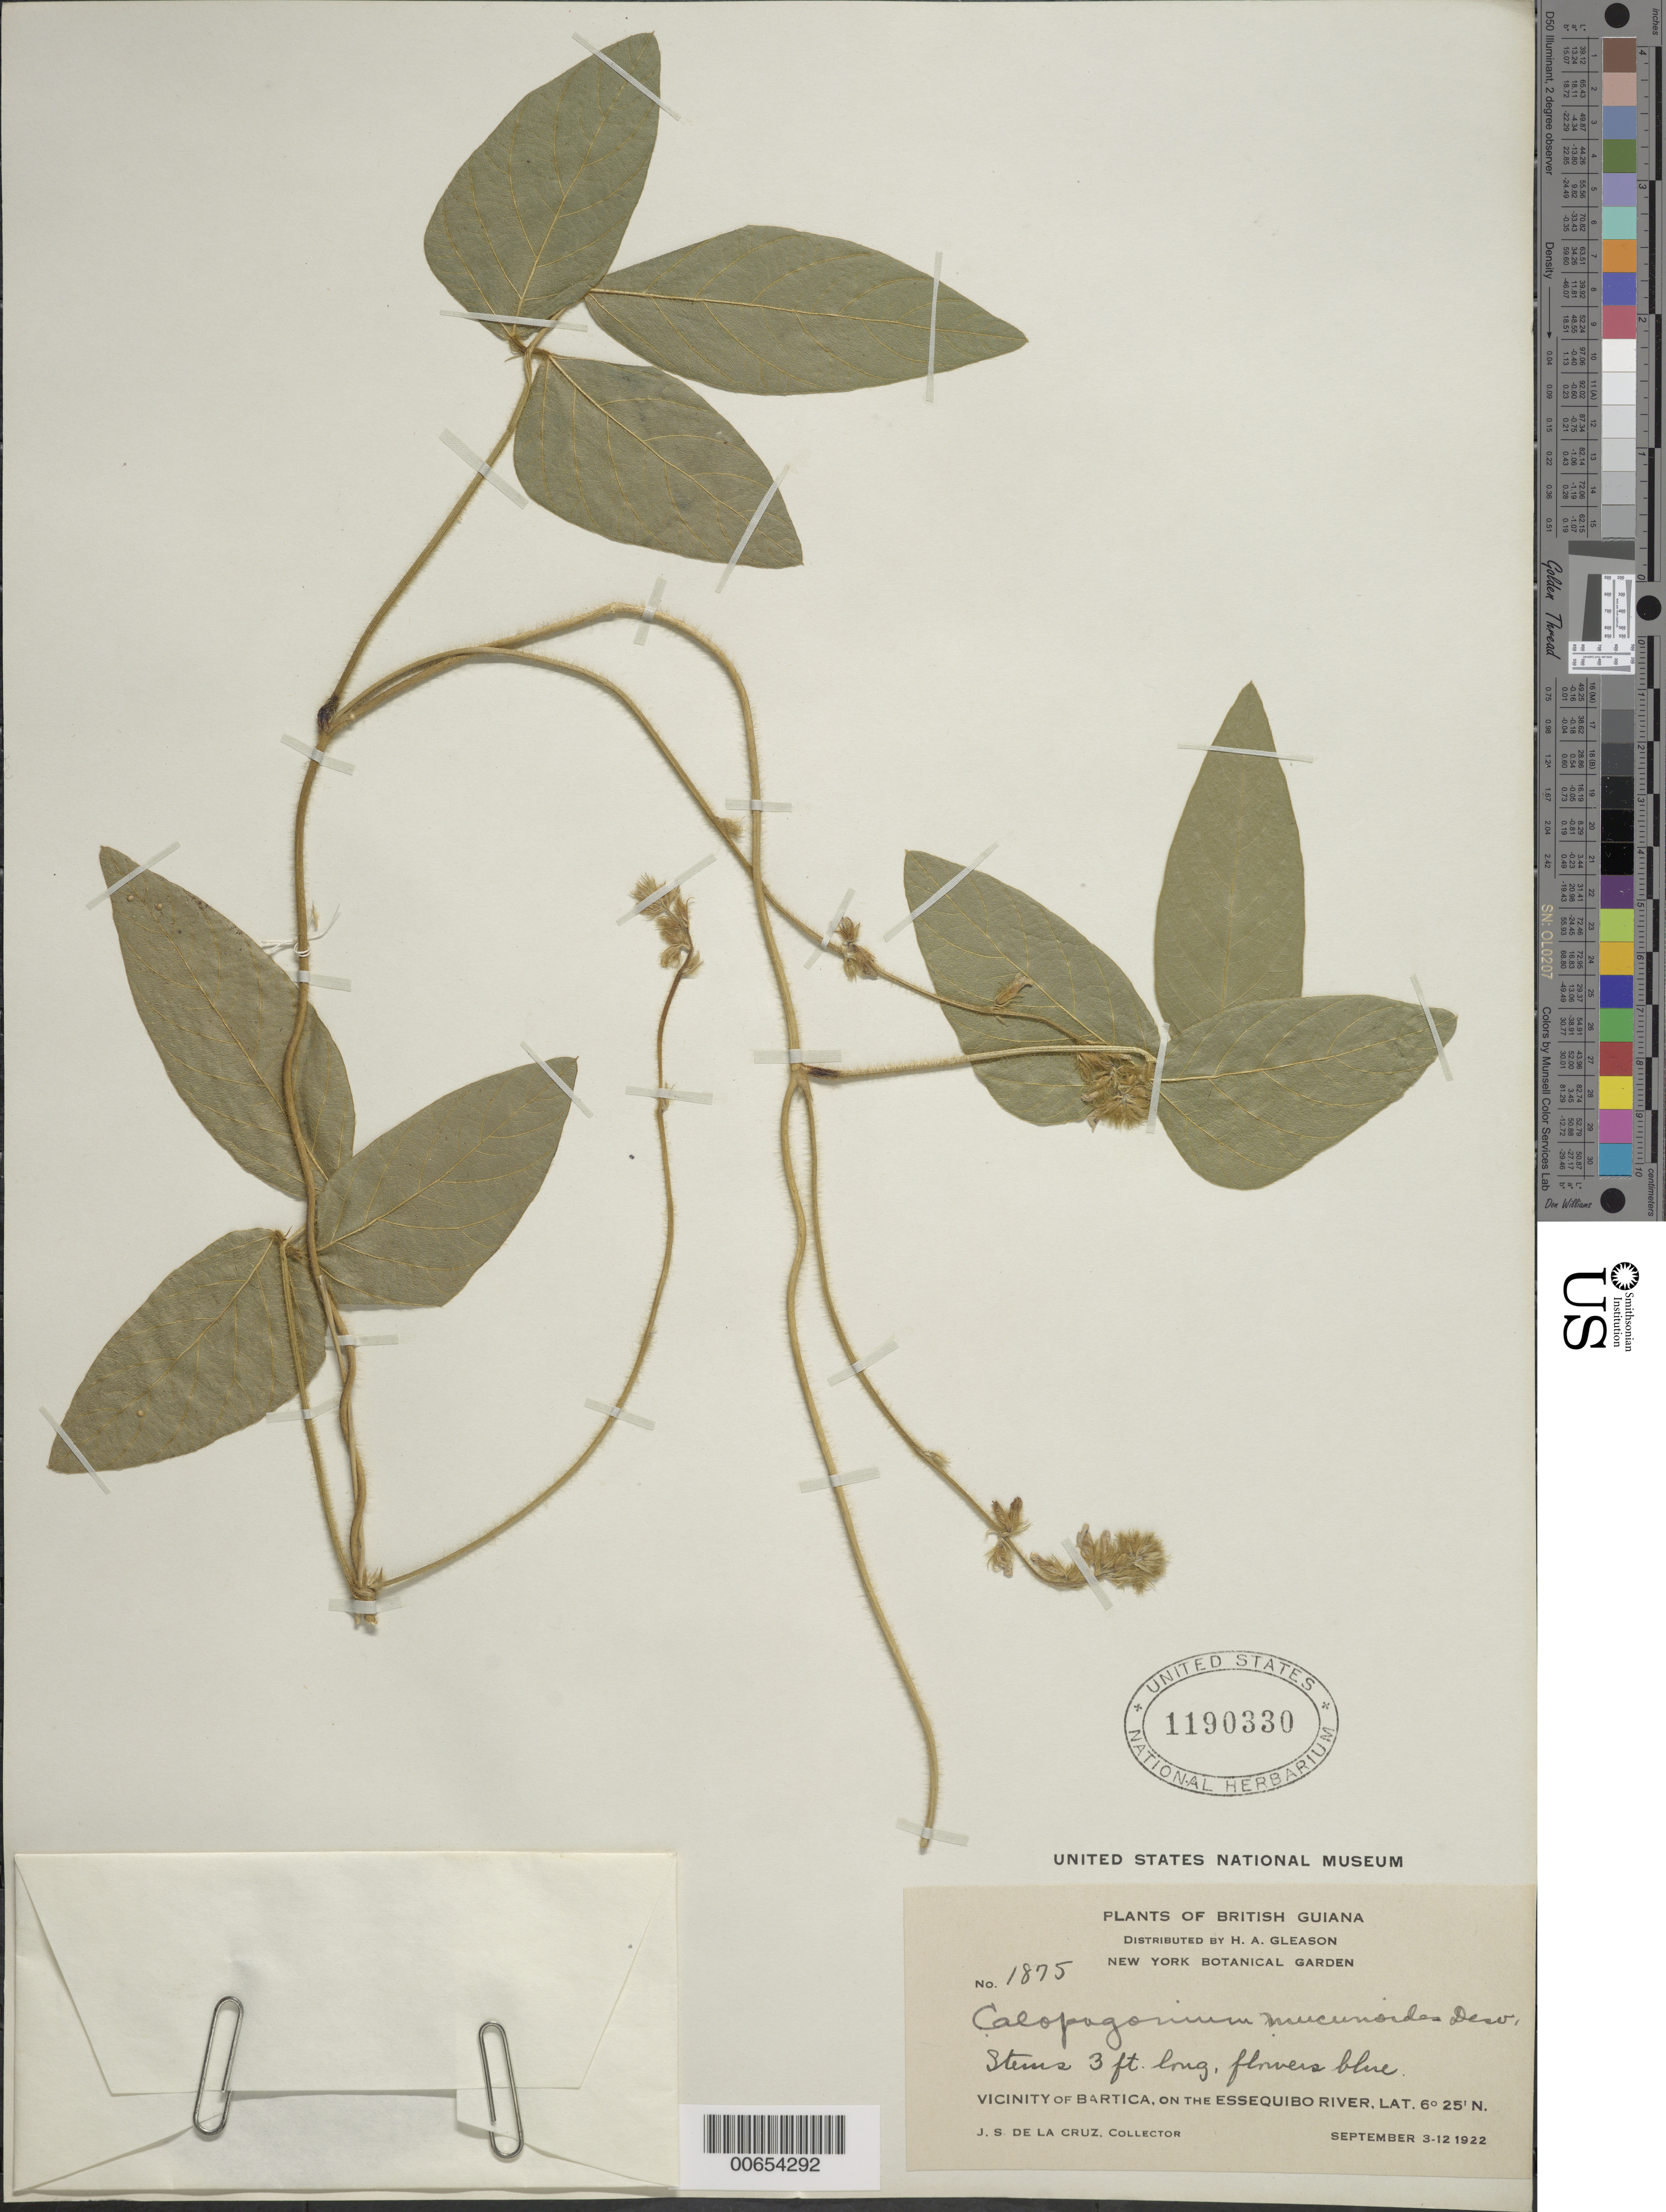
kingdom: Plantae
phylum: Tracheophyta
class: Magnoliopsida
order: Fabales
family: Fabaceae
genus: Calopogonium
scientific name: Calopogonium mucunoides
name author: Desv.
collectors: J. S. de la Cruz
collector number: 1875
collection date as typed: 3-Sep-22 to 12-Sep-22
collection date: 1922-09-03/1922-09-12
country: Guyana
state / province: Cuyuni-Mazaruni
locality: Bartica, vic., on the Essequibo River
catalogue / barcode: US 1190330